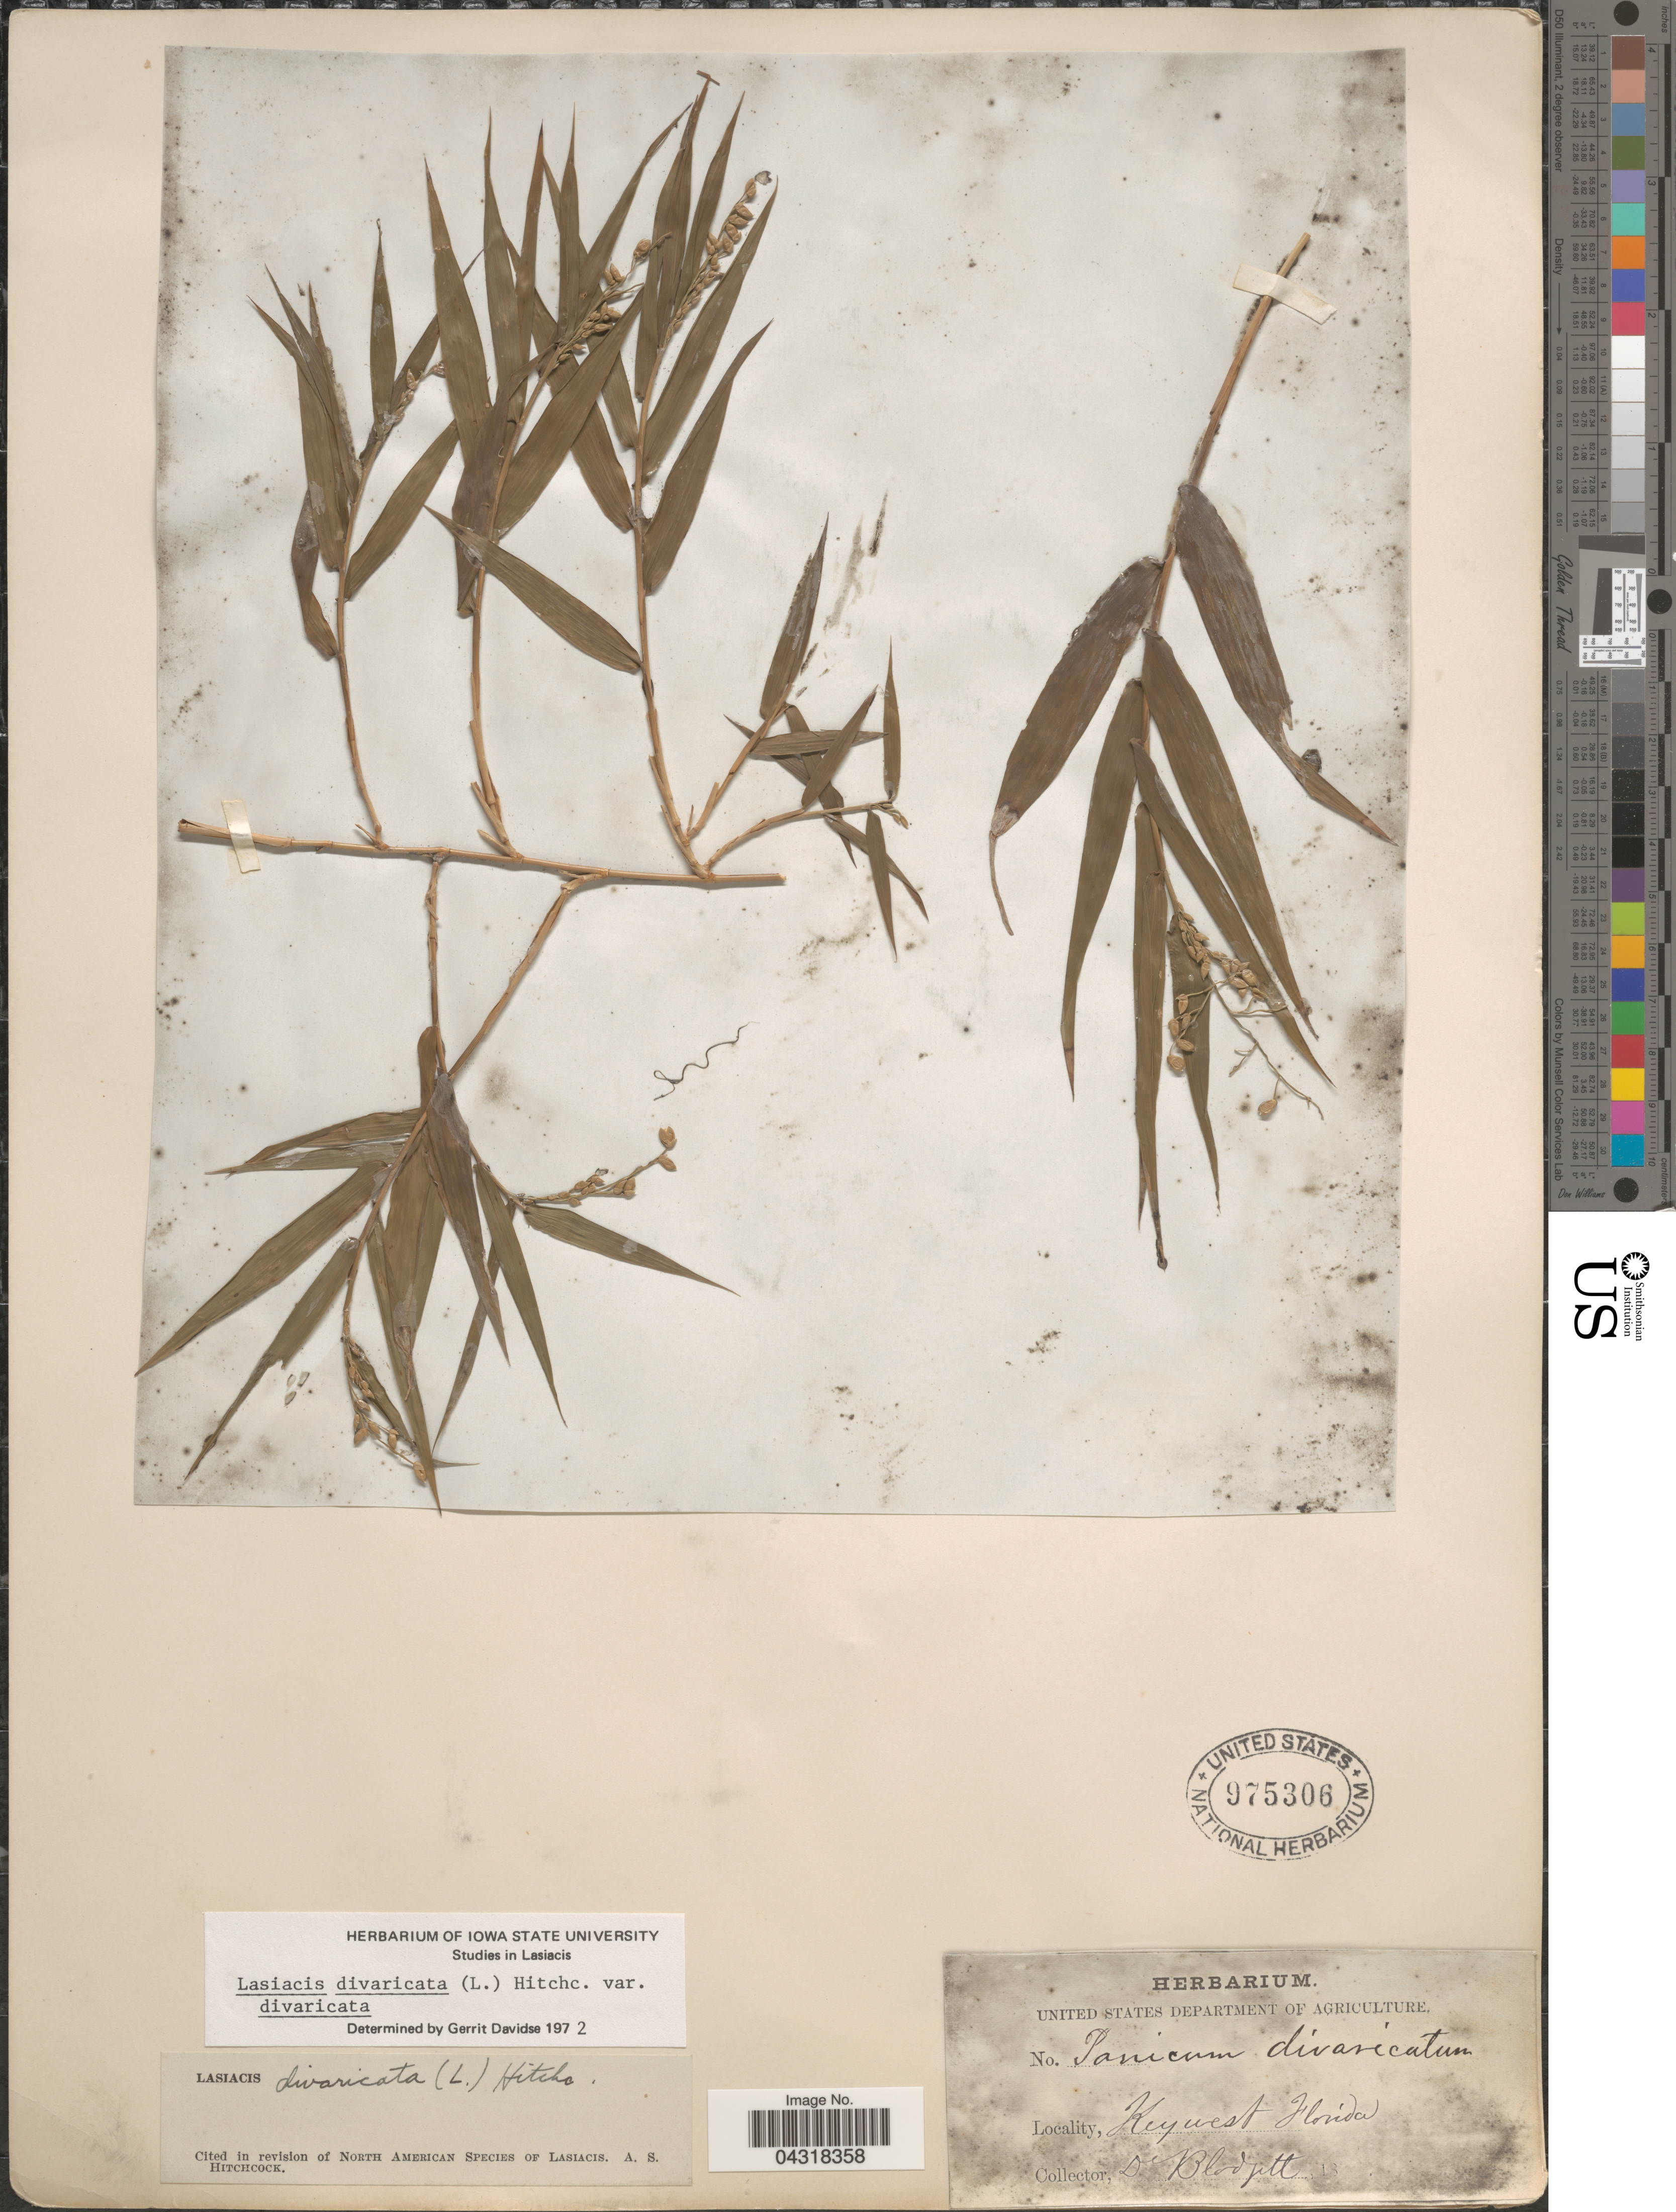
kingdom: Plantae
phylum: Tracheophyta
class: Liliopsida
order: Poales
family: Poaceae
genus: Lasiacis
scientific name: Lasiacis divaricata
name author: (L.) Hitchc.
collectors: -. Blodgett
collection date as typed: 18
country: United States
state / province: Florida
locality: Key west Florida.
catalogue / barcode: US 975306